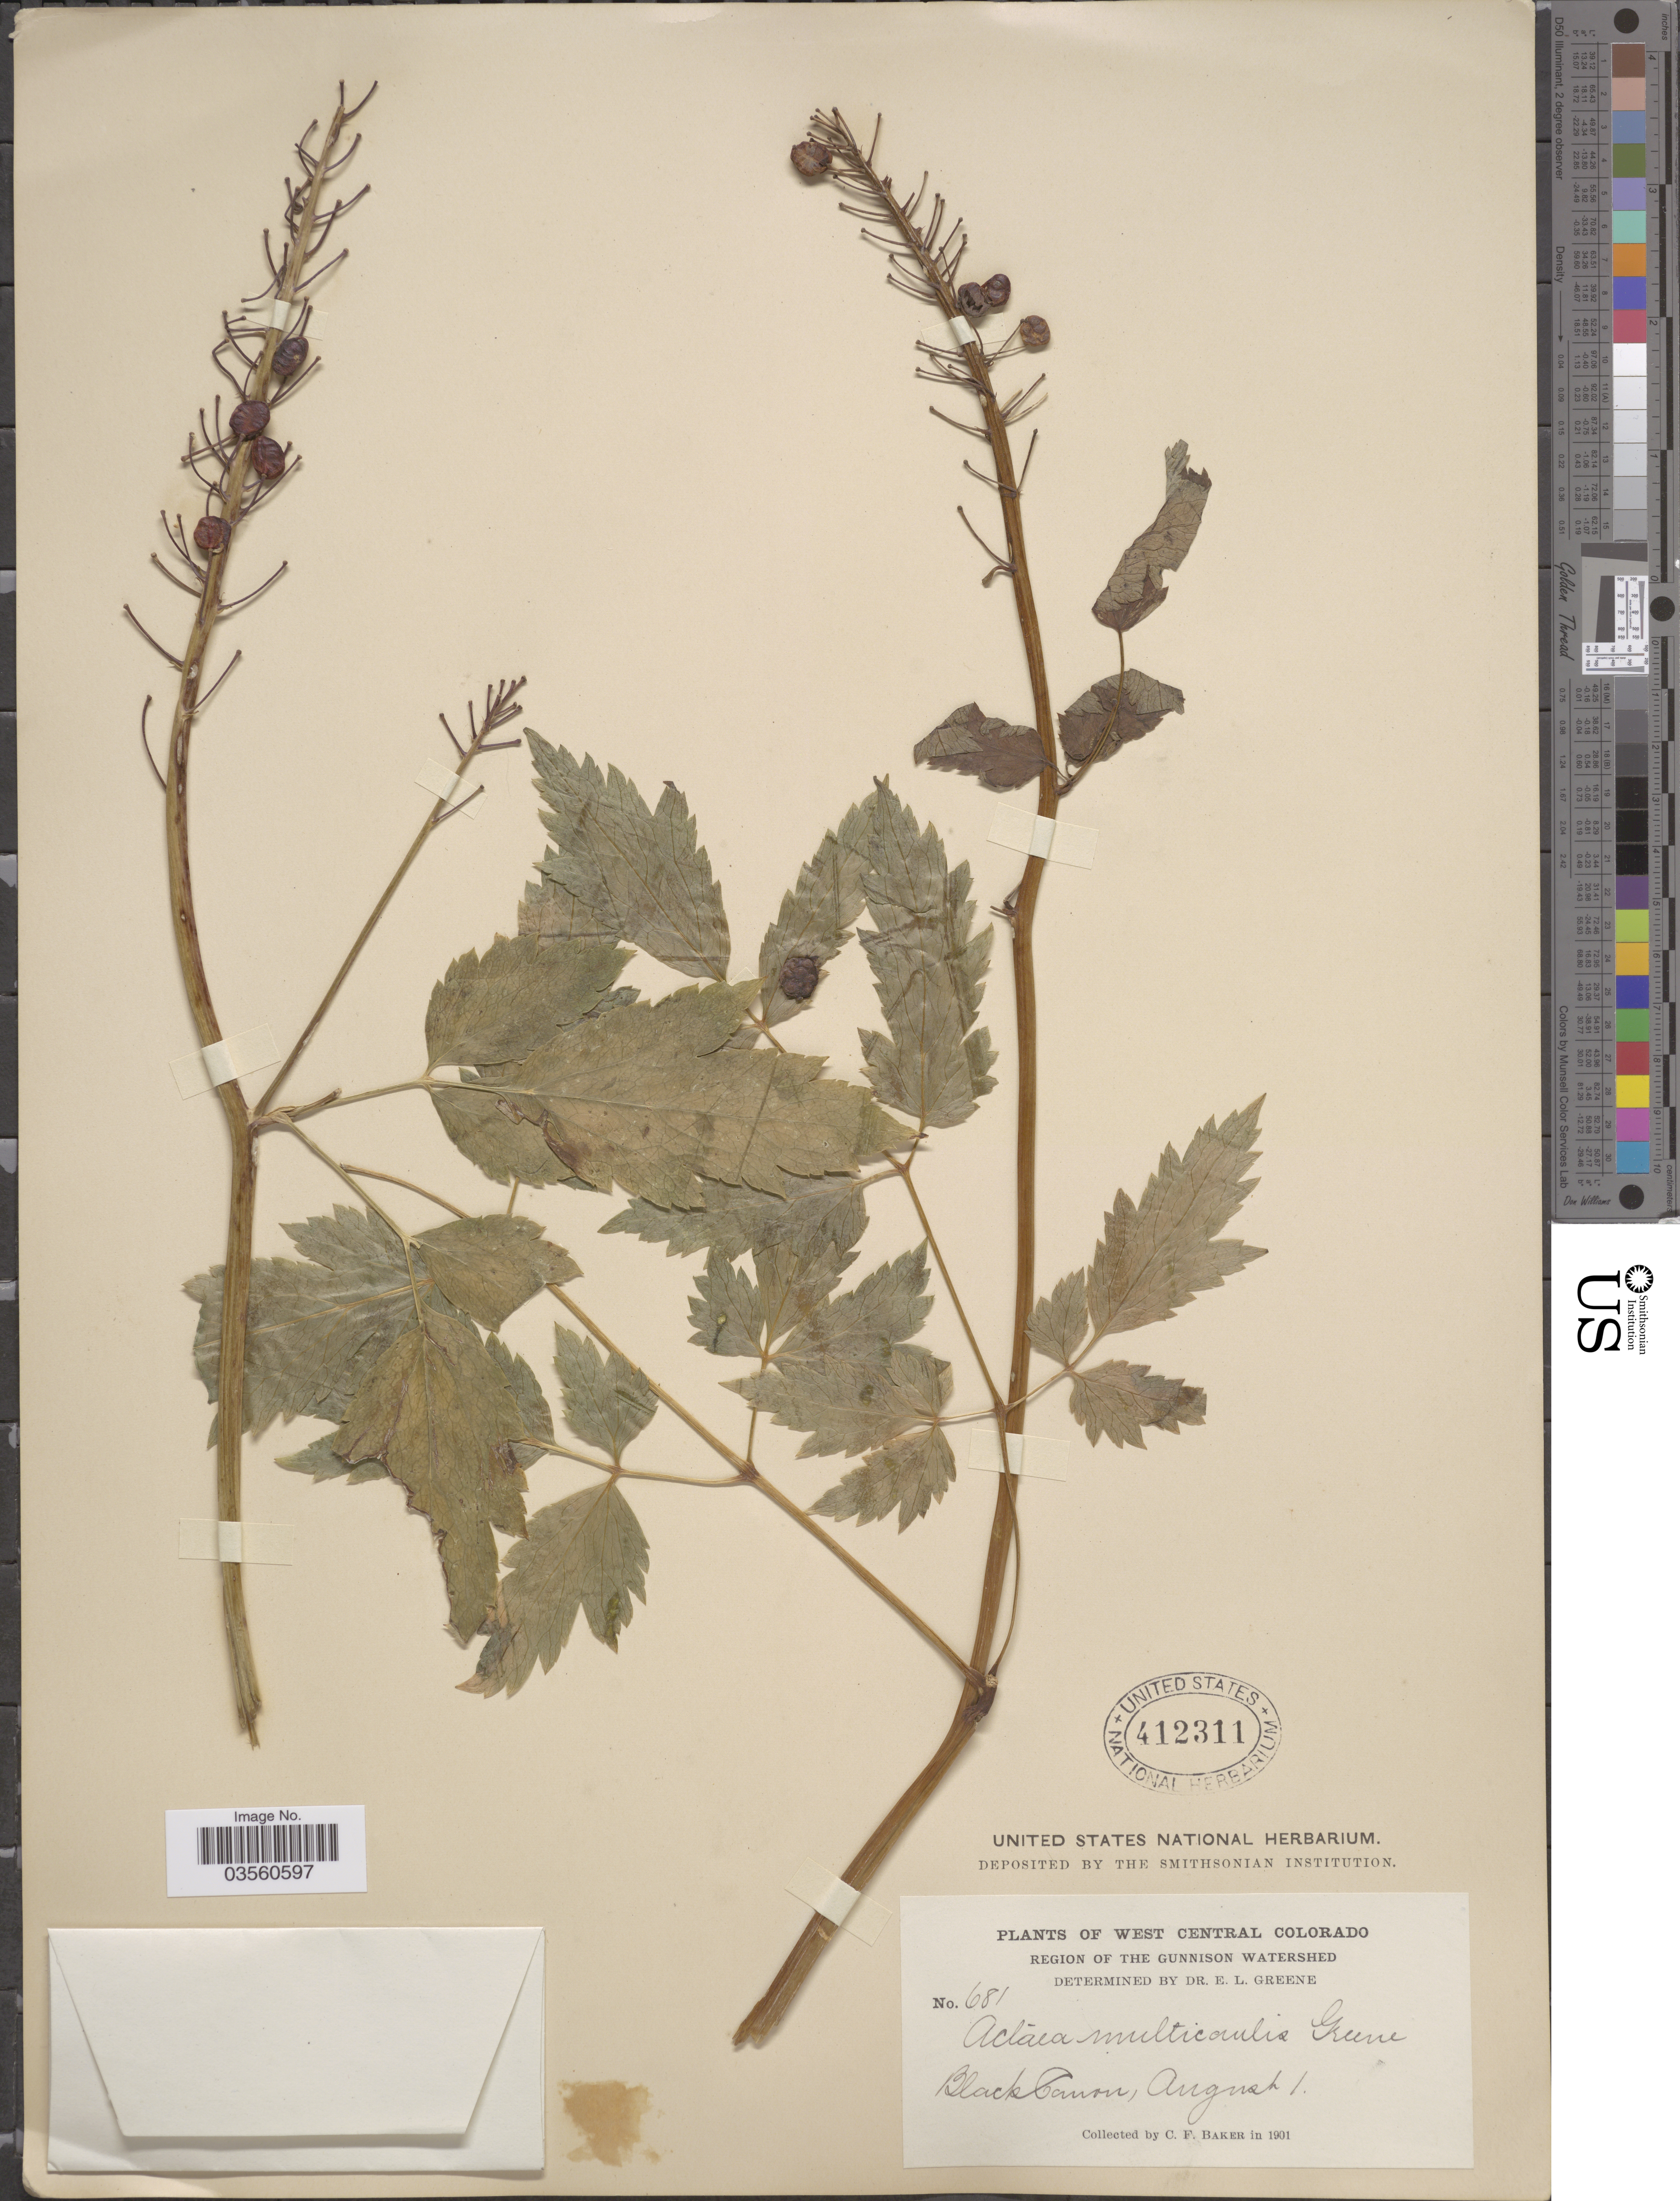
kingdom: Plantae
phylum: Tracheophyta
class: Magnoliopsida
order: Ranunculales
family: Ranunculaceae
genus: Actaea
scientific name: Actaea rubra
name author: (Aiton) Willd.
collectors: C. F. Baker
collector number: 681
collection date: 1901-08-01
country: United States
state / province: Colorado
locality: West Central Colorado. Black Canon.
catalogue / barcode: US 412311